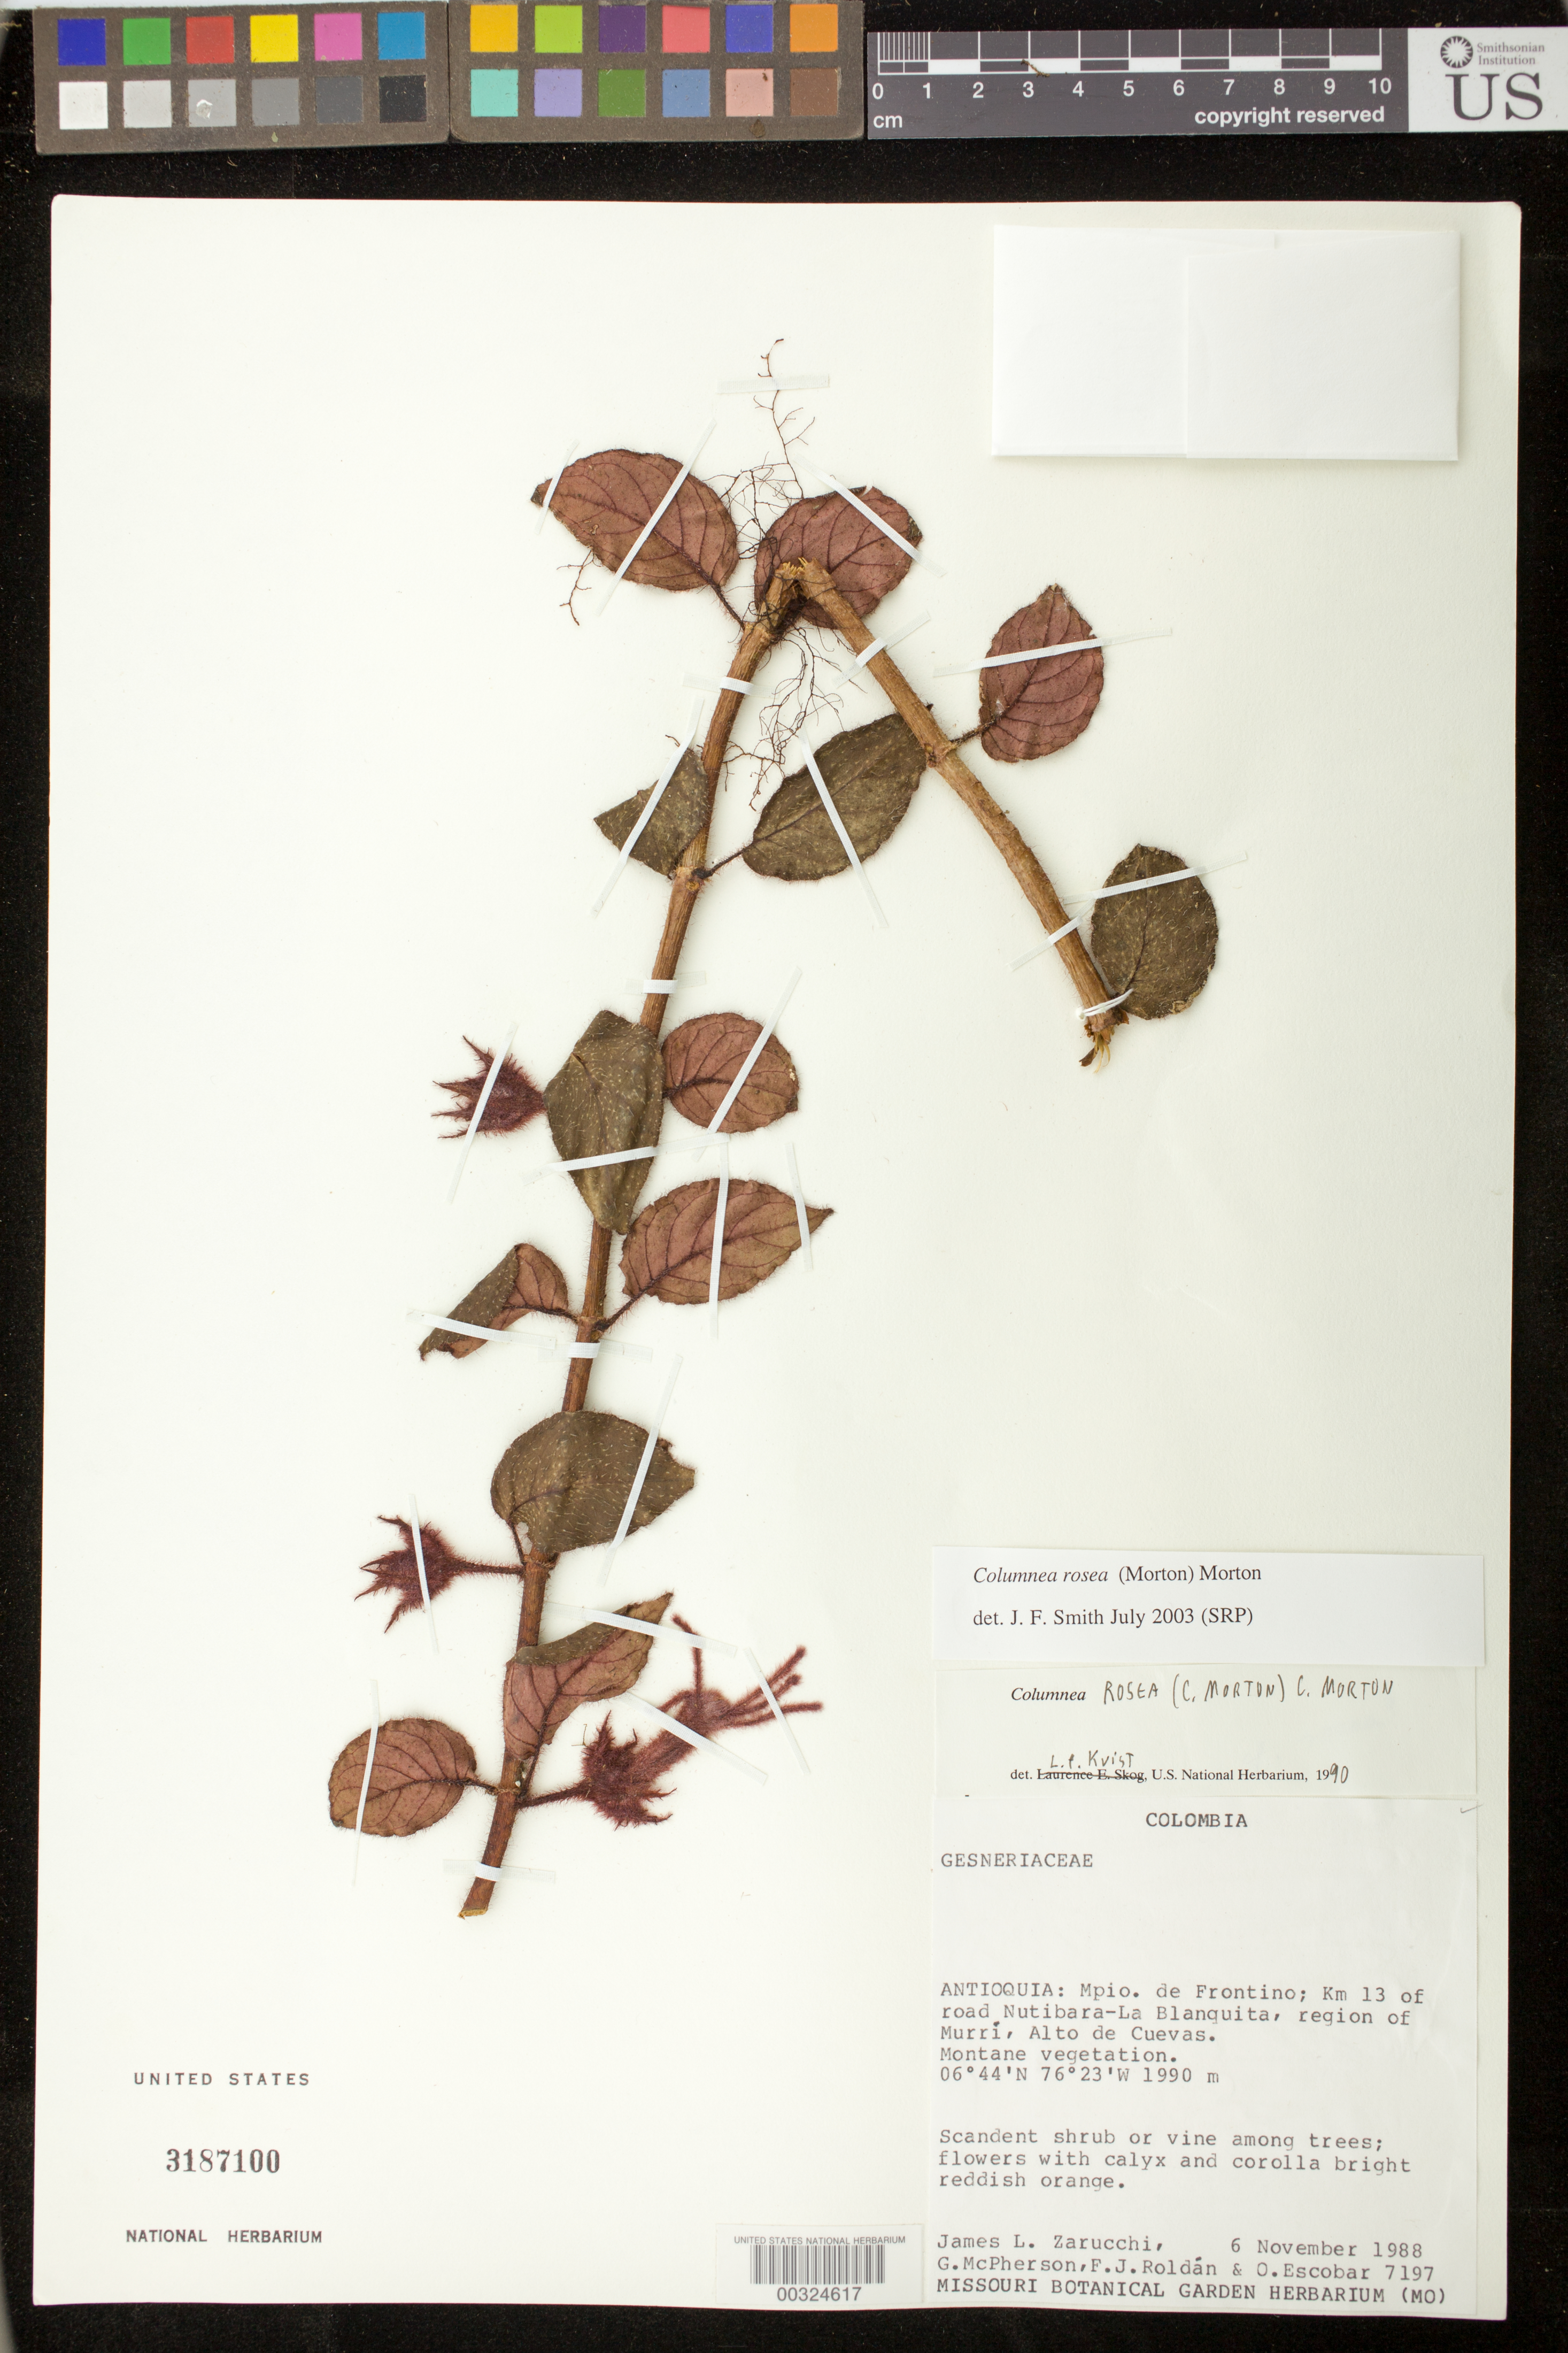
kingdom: Plantae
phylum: Tracheophyta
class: Magnoliopsida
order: Lamiales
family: Gesneriaceae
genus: Columnea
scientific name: Columnea rosea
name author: (C.V. Morton) C.V. Morton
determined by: Amaya-Márquez, M.; Skog, Laurence E.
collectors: J. L. Zarucchi, G. D. McPherson, F. J. Roldán & O. D. Escobar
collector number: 7197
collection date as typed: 06 Nov 1988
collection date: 1988-11-06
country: Colombia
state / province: Antioquia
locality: Mun. of Frontino, km 13 of road Nutibara-La Blanquita, region of Murri, Alto de Cuevas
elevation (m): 1990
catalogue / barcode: US 3187100